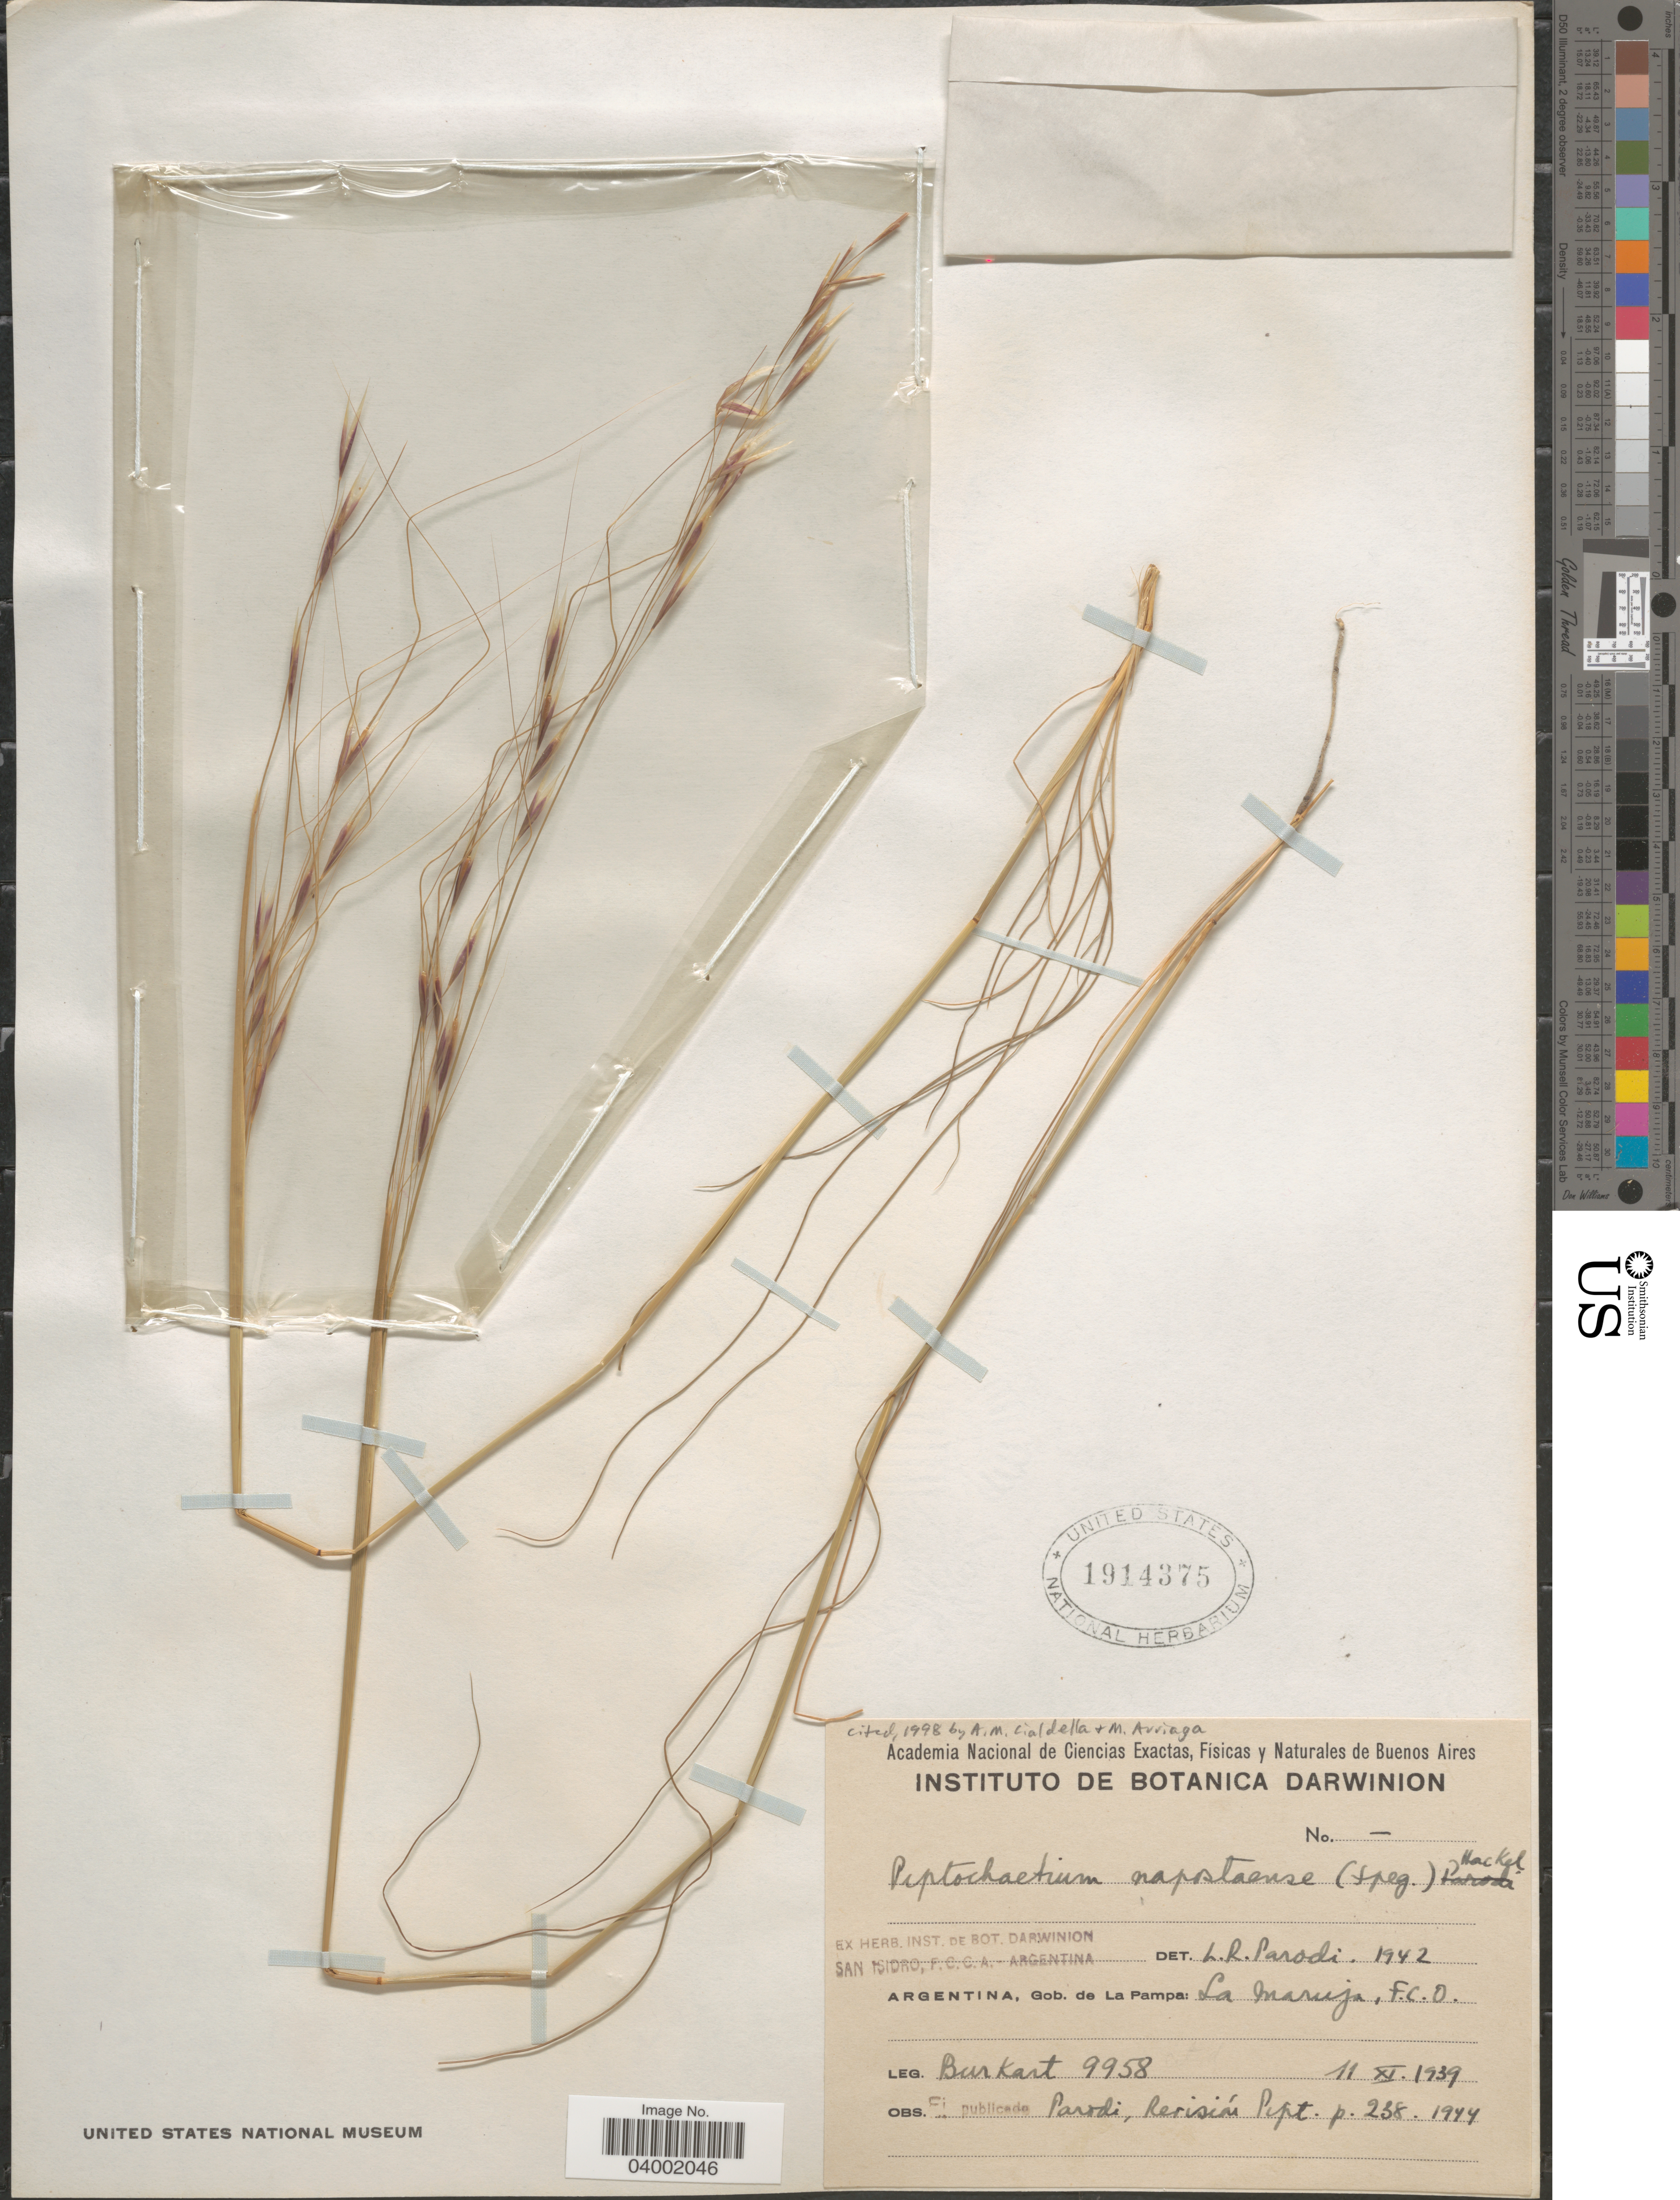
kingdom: Plantae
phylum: Tracheophyta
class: Liliopsida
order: Poales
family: Poaceae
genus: Piptochaetium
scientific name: Piptochaetium napostaense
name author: (Speg.) Hack.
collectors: -- Burkart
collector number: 9958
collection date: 1939-11-11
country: Argentina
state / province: La Pampa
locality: Gob. de La Pampa: La maruja, F. C. O.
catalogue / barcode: US 1914375